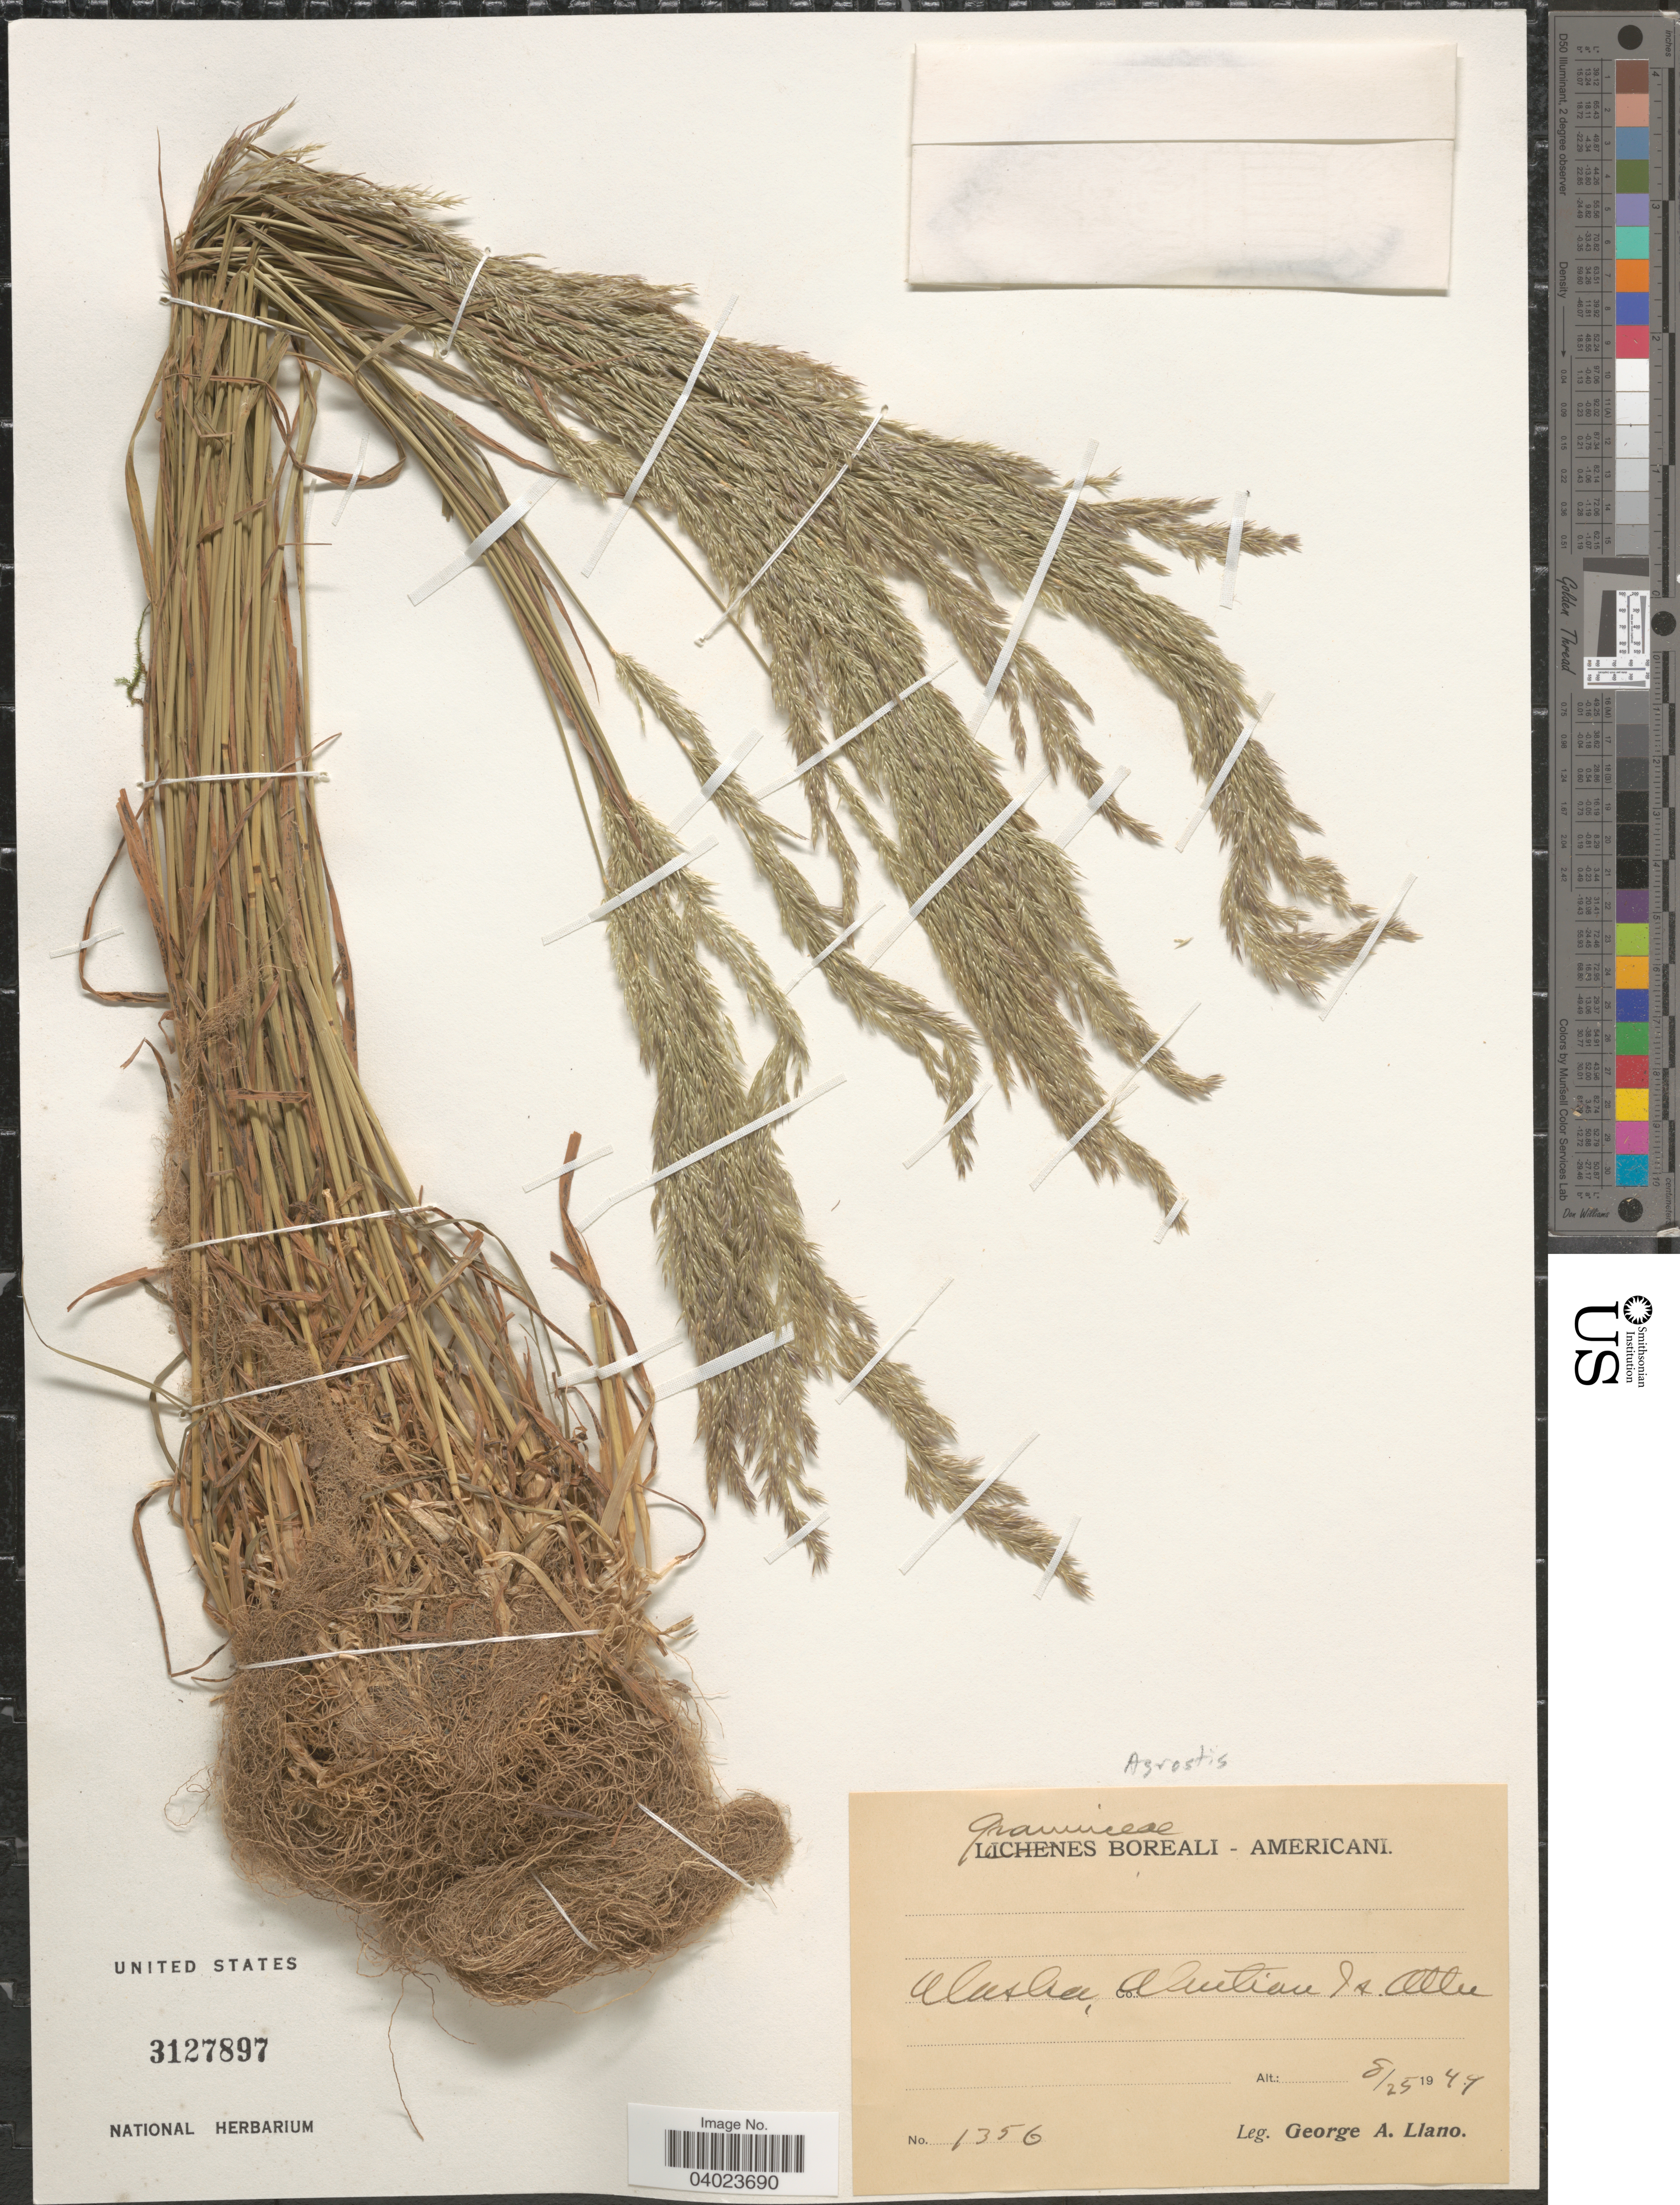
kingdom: Plantae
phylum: Tracheophyta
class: Liliopsida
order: Poales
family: Poaceae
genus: Agrostis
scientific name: Agrostis sp.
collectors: G. Llano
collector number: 1356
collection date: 1949-08-25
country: United States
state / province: Alaska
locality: Aleutian Is. Attu.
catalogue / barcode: US 3127897